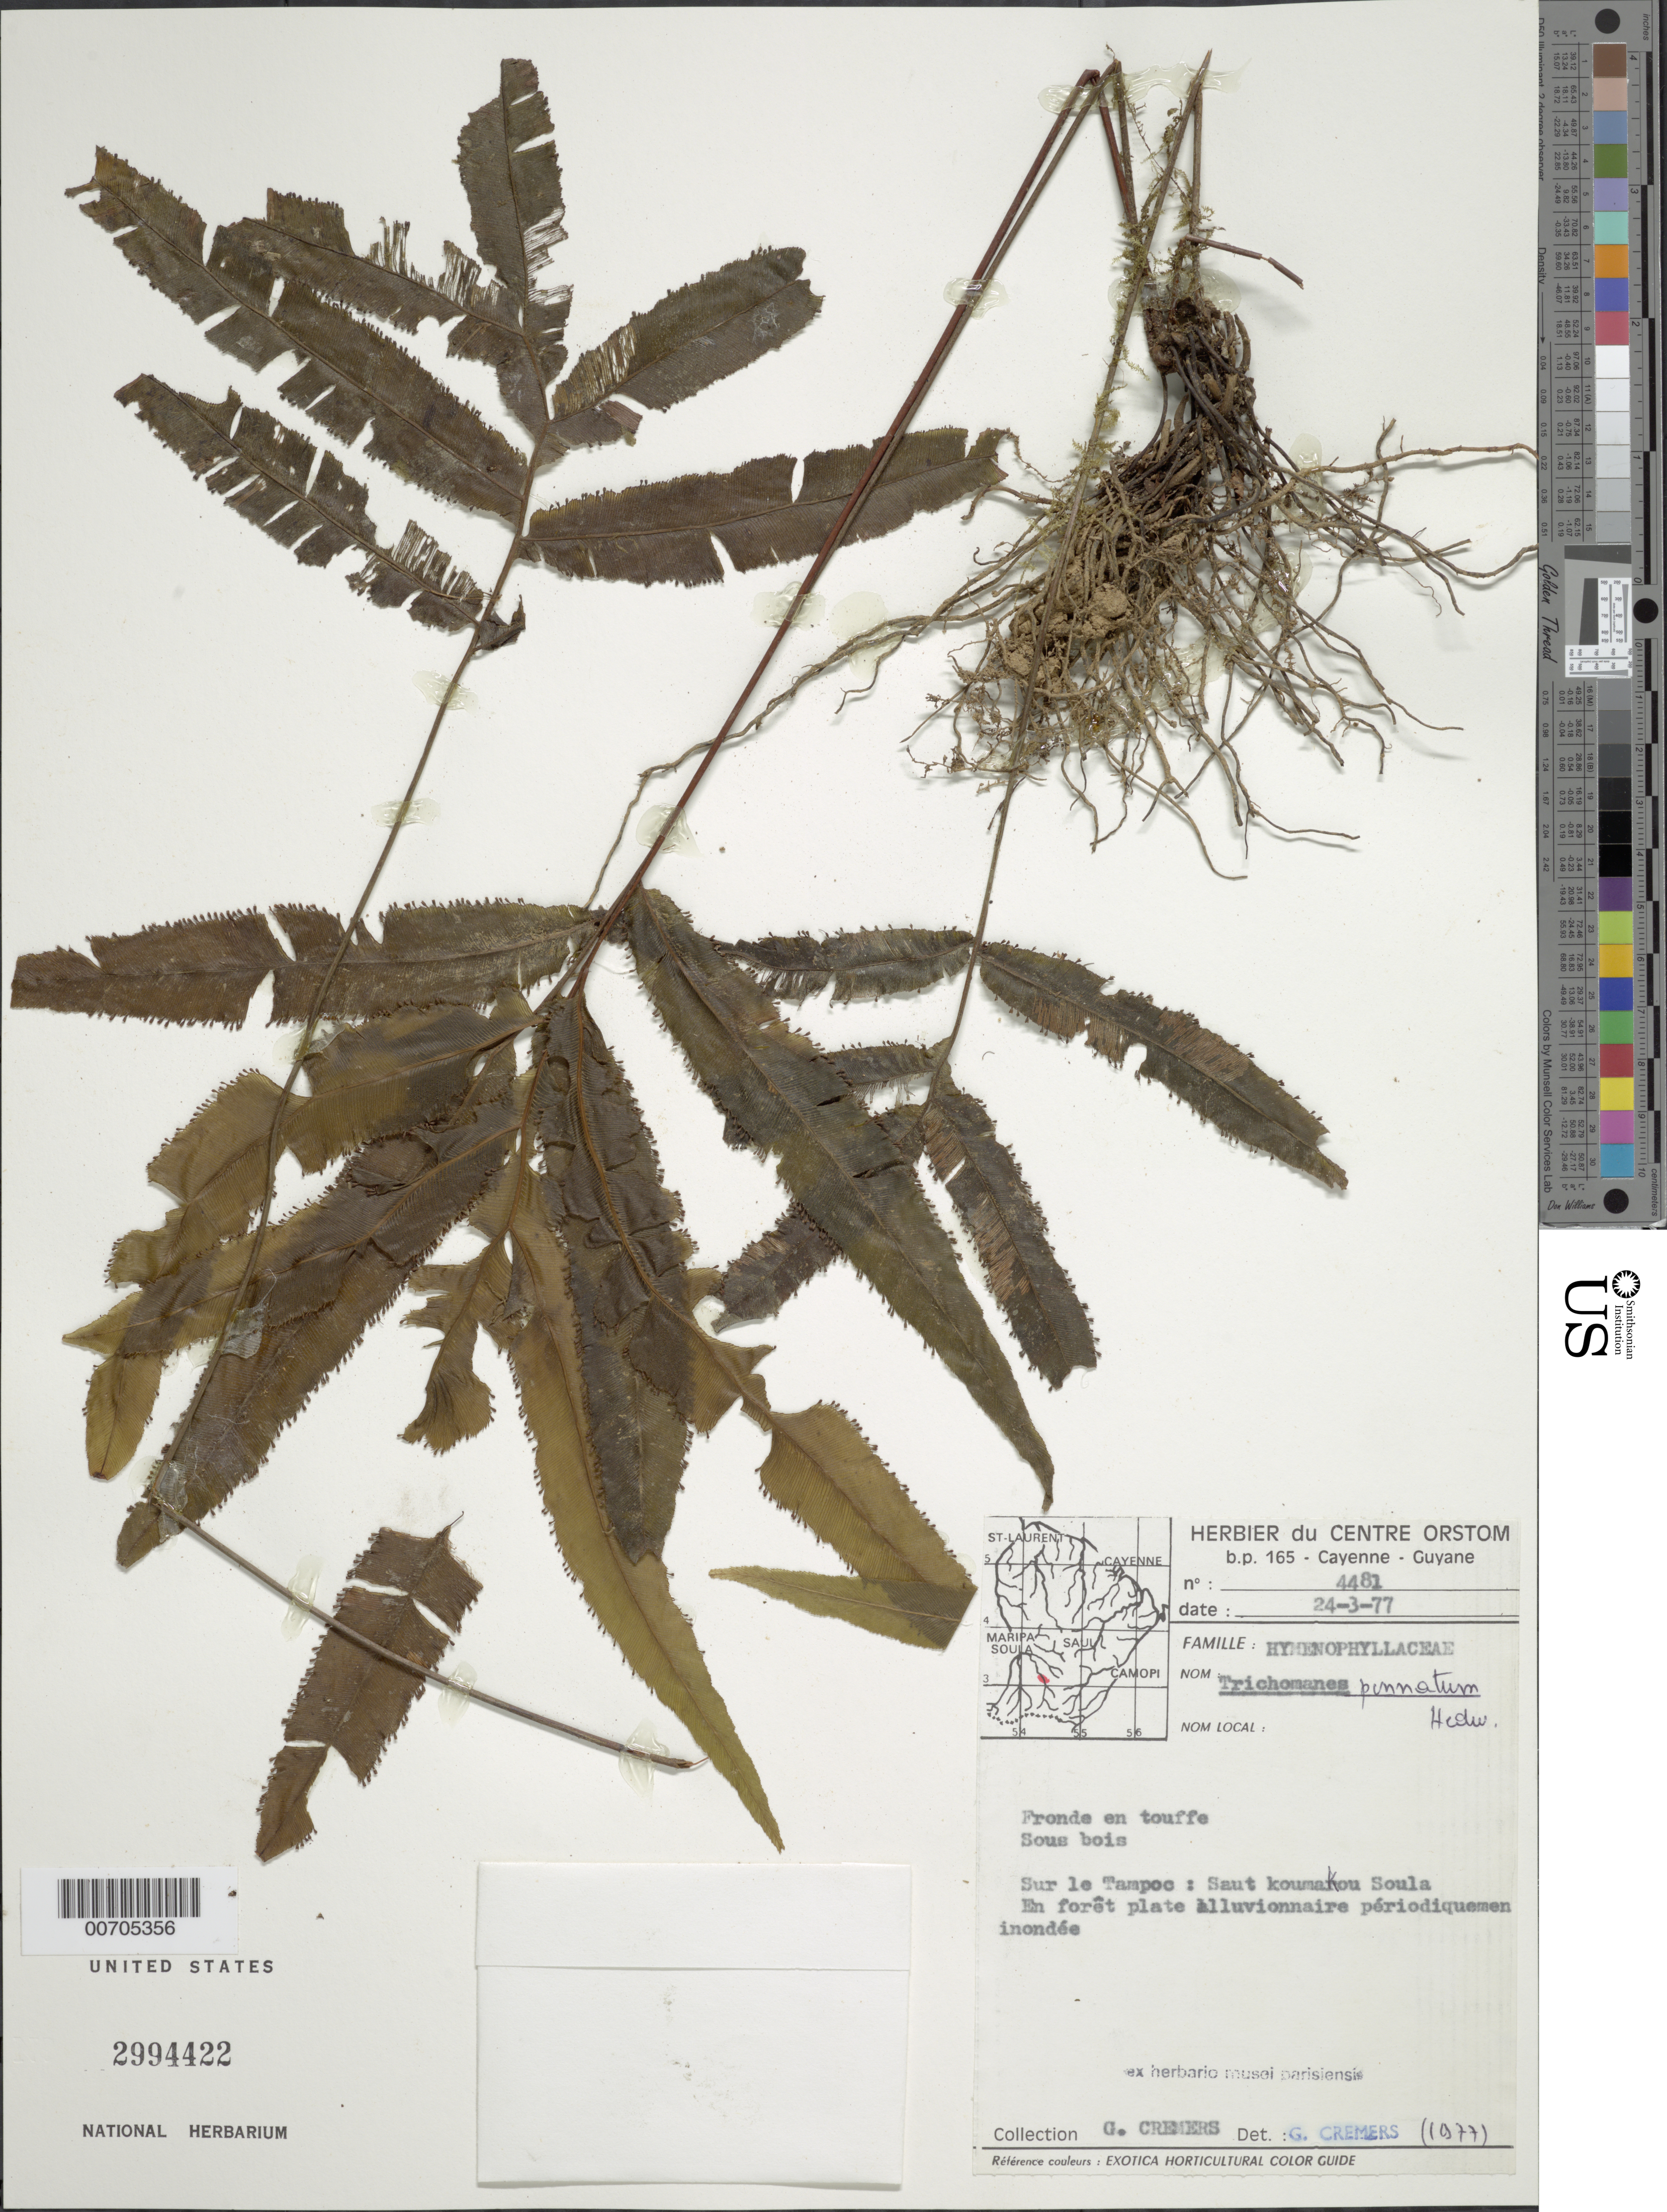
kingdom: Plantae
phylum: Tracheophyta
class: Polypodiopsida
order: Hymenophyllales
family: Hymenophyllaceae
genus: Trichomanes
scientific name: Trichomanes longifolium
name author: Desv.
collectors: G. Cremers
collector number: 4481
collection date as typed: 24-Mar-77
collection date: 1977-03-24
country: French Guiana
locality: Saut Koumarou Soula, sur le Tampoc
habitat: Alluvial forest, periodically inundated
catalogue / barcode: US 2994422